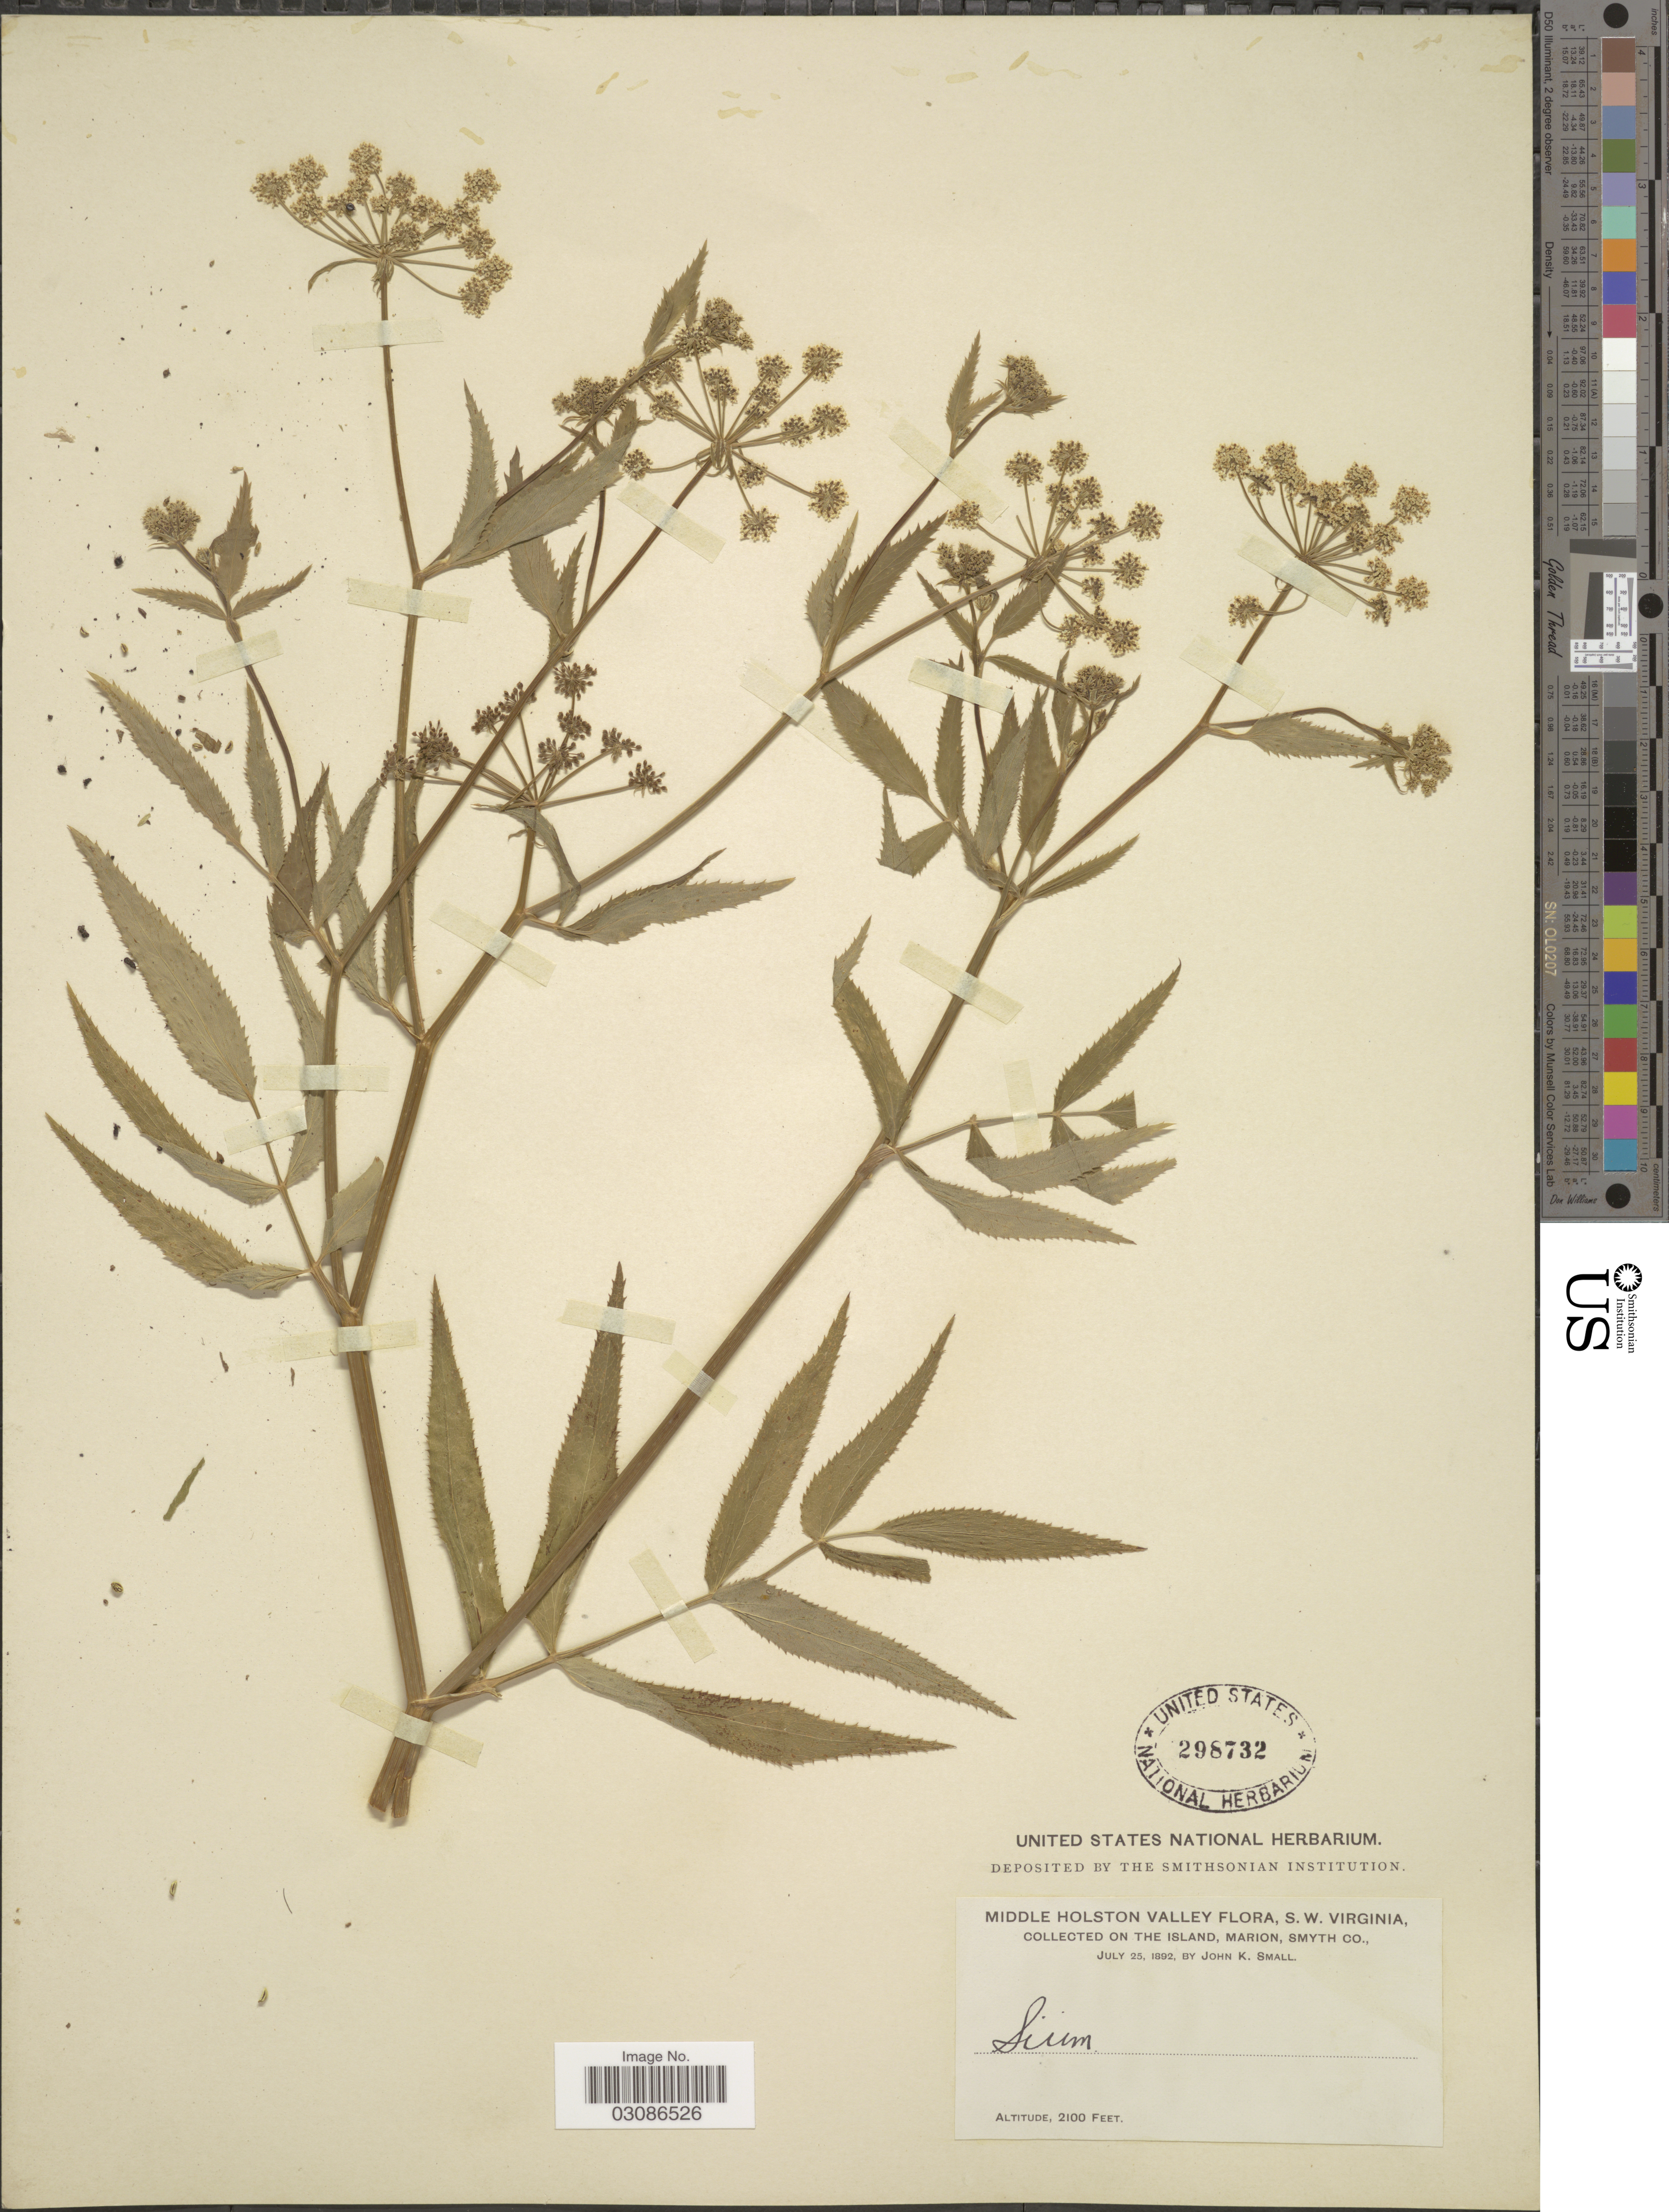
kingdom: Plantae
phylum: Tracheophyta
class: Magnoliopsida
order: Apiales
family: Apiaceae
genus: Sium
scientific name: Sium suave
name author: Walter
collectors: J. K. Small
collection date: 1892-07-25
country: United States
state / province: Virginia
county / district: Smyth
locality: Middle Holston Valley, S.W. Virginia, On The Island, Marion, Smyth Co.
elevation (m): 640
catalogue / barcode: US 298732